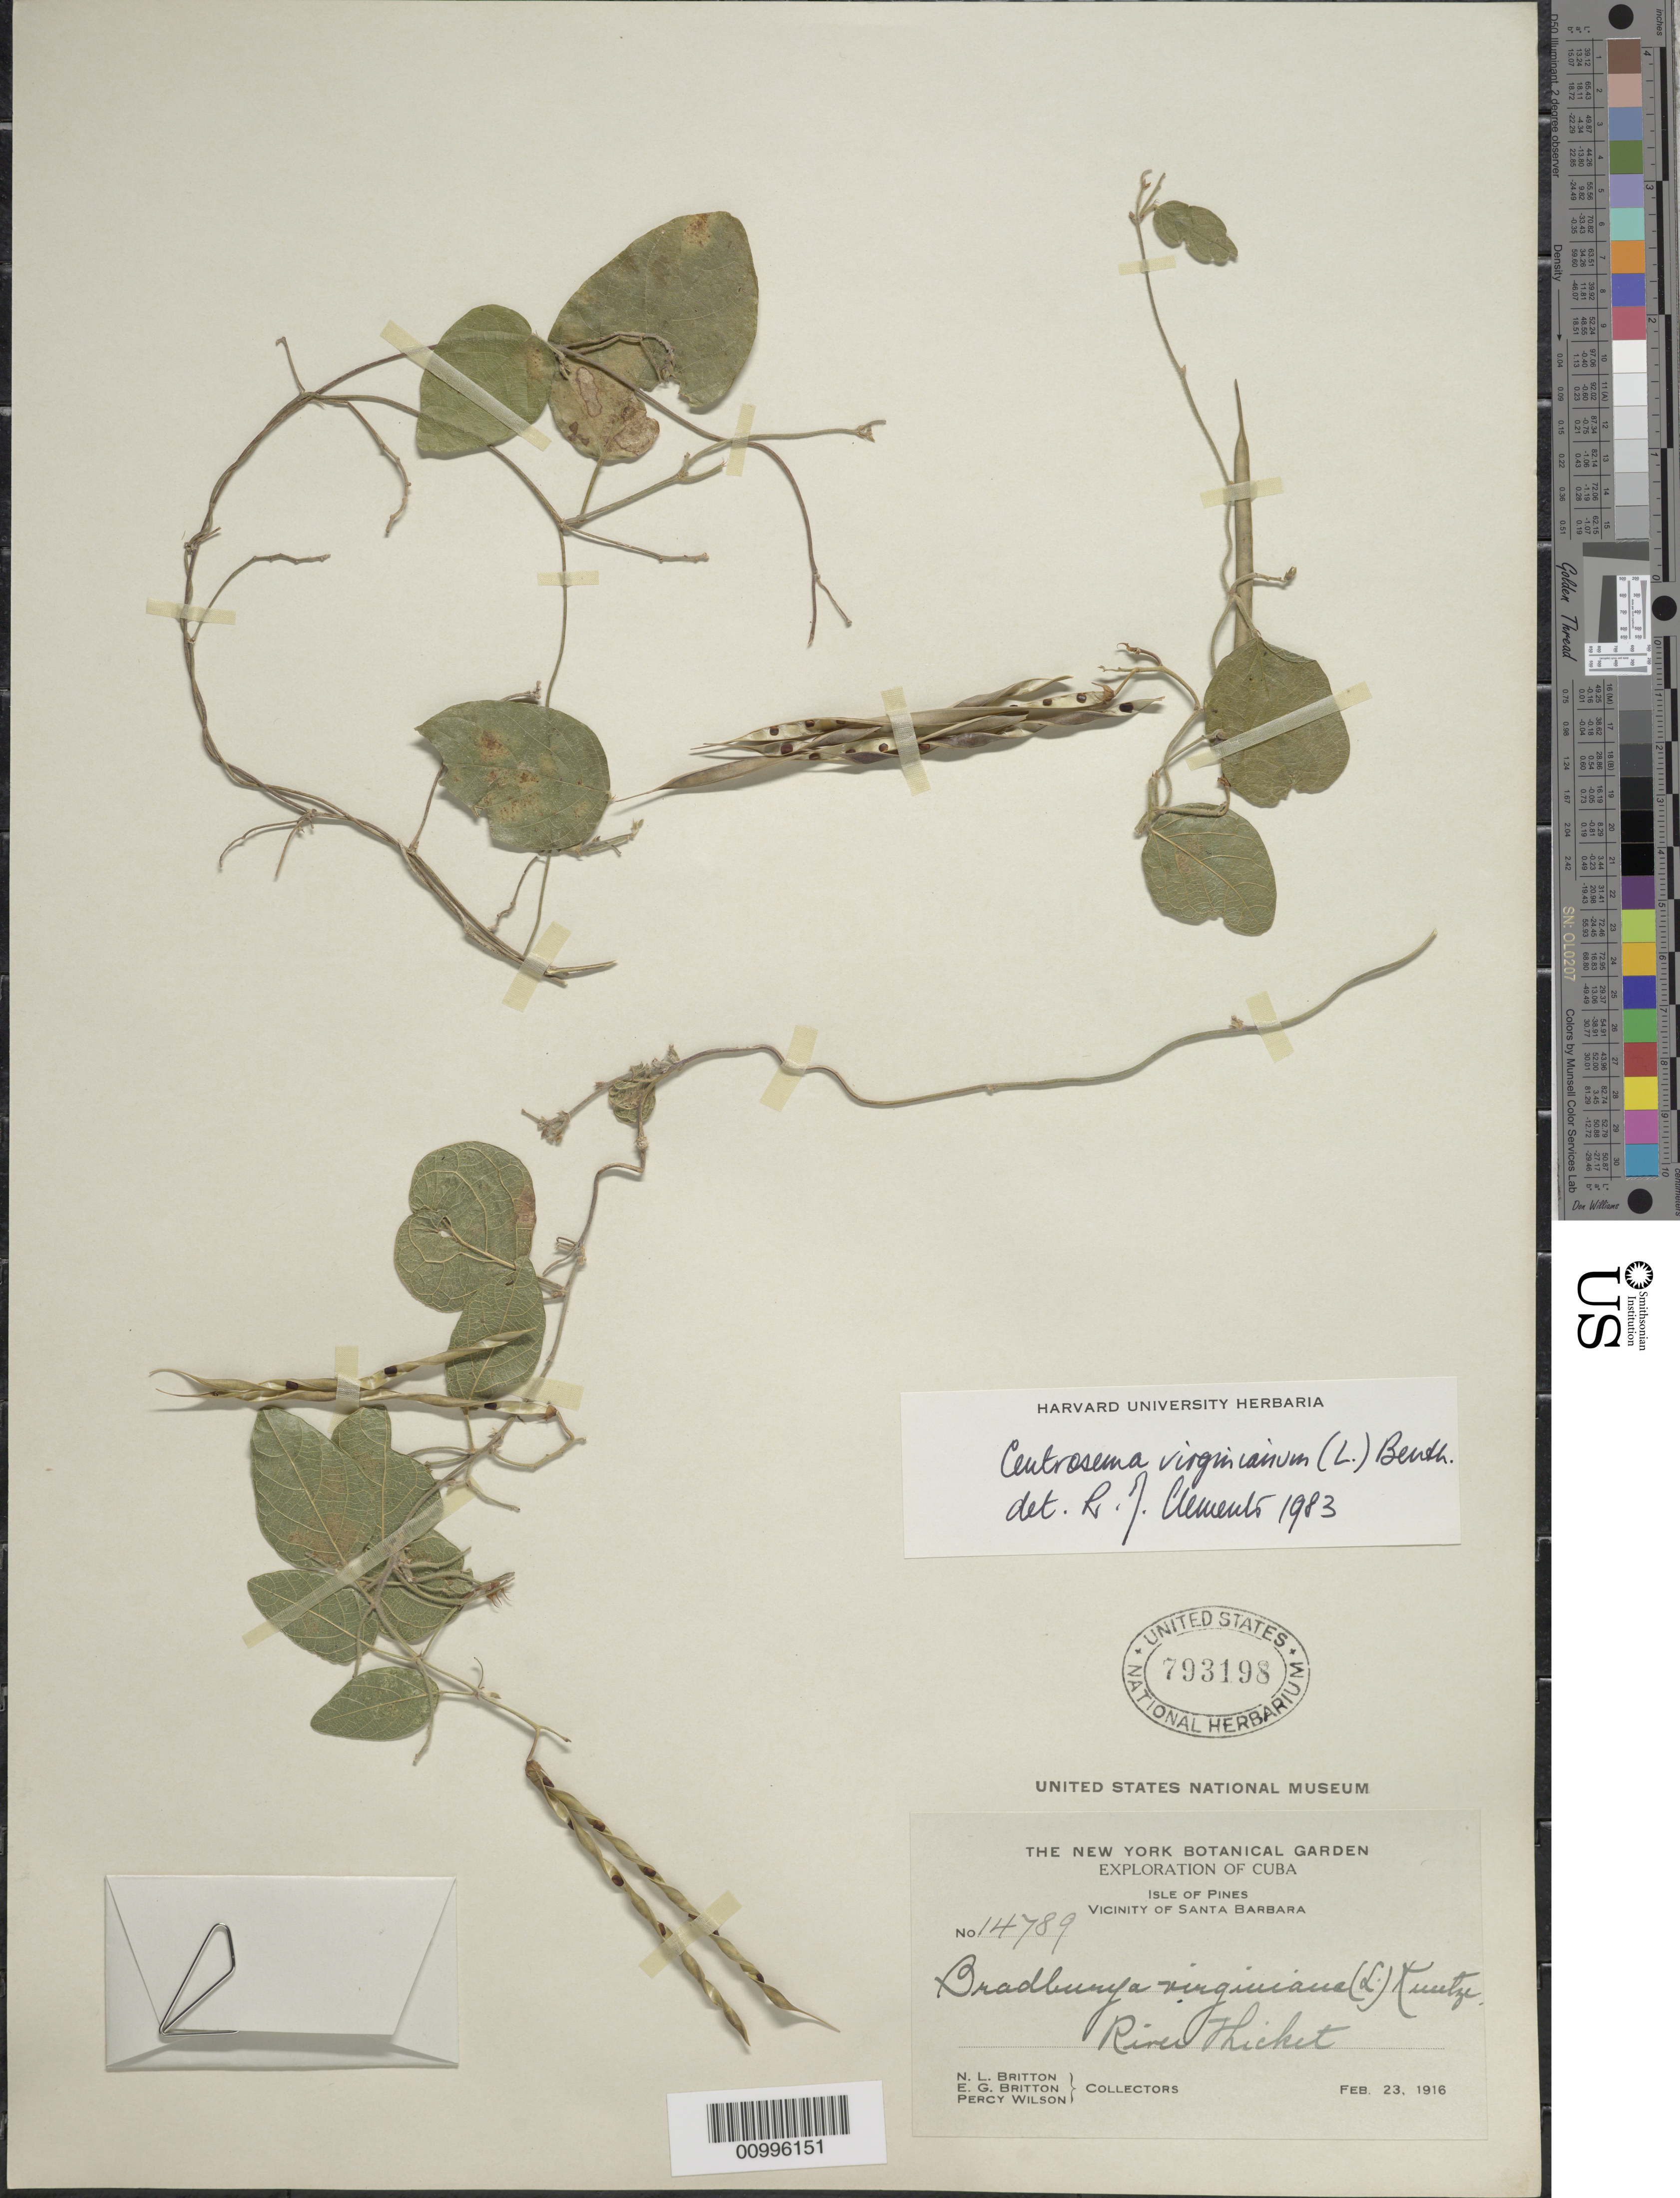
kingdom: Plantae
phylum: Tracheophyta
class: Magnoliopsida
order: Fabales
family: Fabaceae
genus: Centrosema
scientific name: Centrosema virginianum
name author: (L.) Benth.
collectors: N. Britton, E. G. Britton & P. Wilson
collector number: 14789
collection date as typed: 23 Feb 1916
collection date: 1916-02-23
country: Cuba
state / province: Isla de la Juventud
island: Cuba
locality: Vicinity of Santa Barbara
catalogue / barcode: US 793198